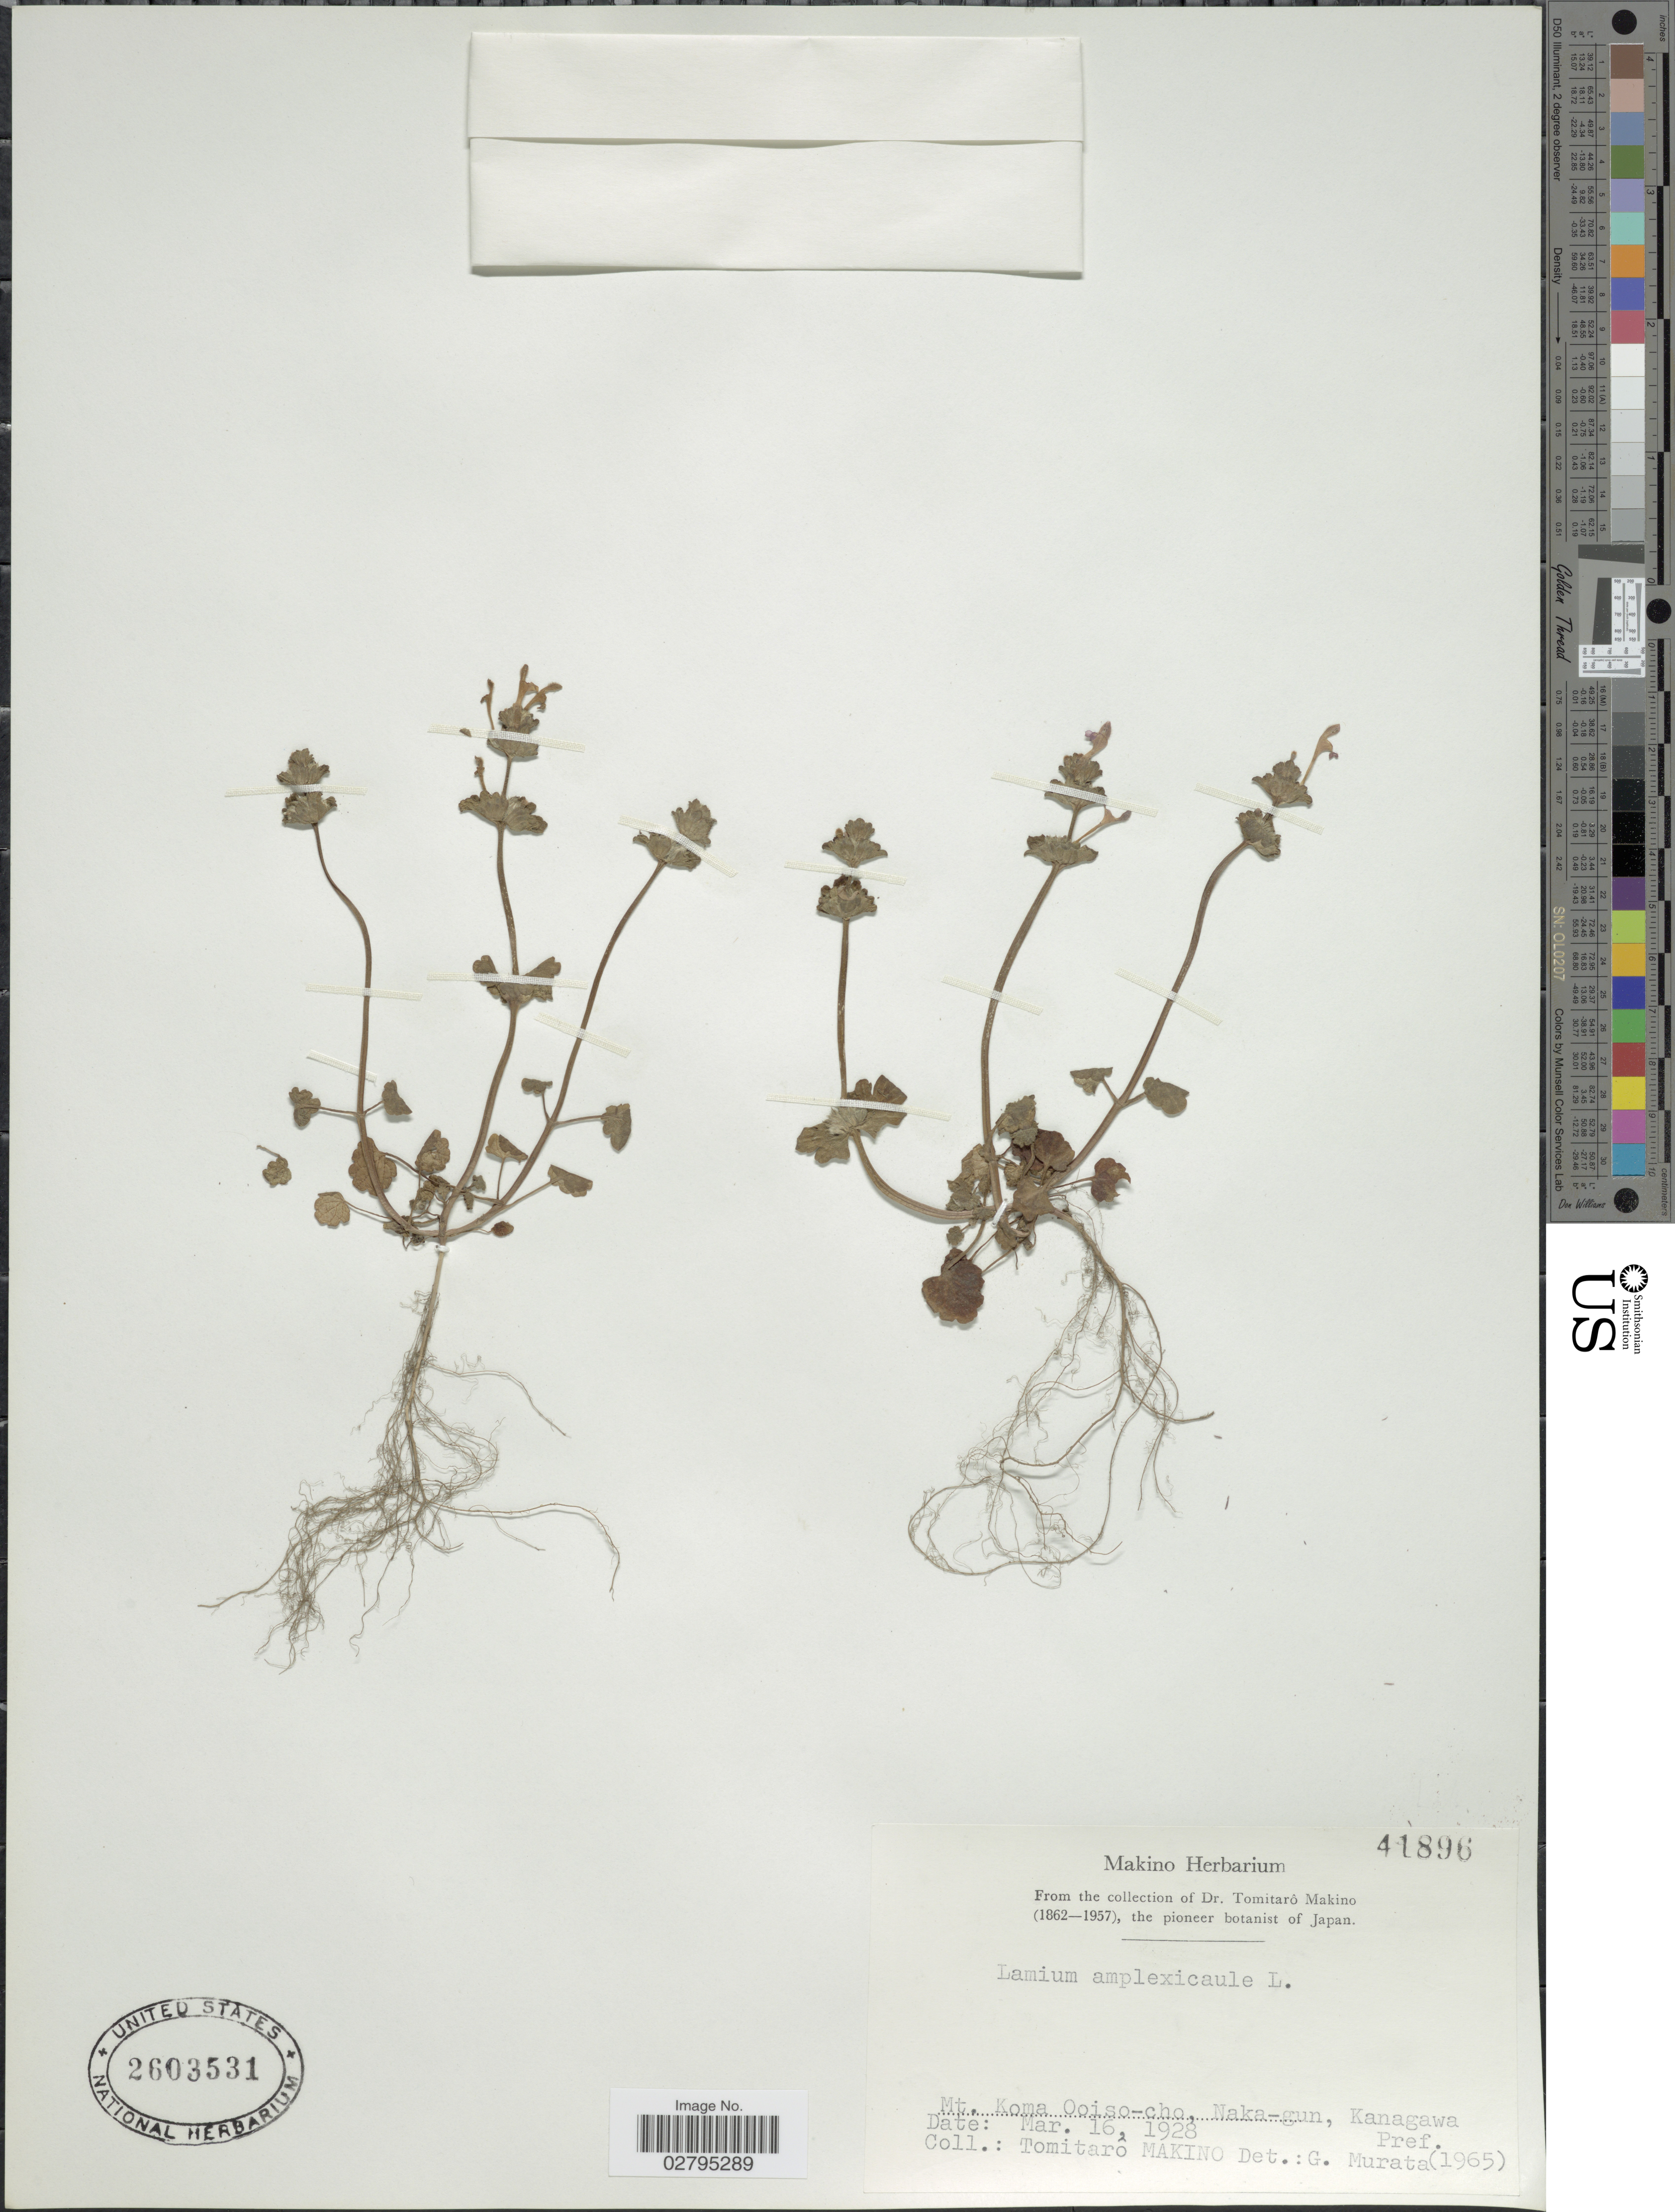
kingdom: Plantae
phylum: Tracheophyta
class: Magnoliopsida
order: Lamiales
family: Lamiaceae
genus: Lamium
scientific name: Lamium amplexicaule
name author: L.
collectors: T. Makino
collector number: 41896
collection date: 1928-03-16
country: Japan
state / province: Kanagawa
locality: Mt. Koma Ooiso-cho, Naka-gun, Kanagawa Pref.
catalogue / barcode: US 2603531